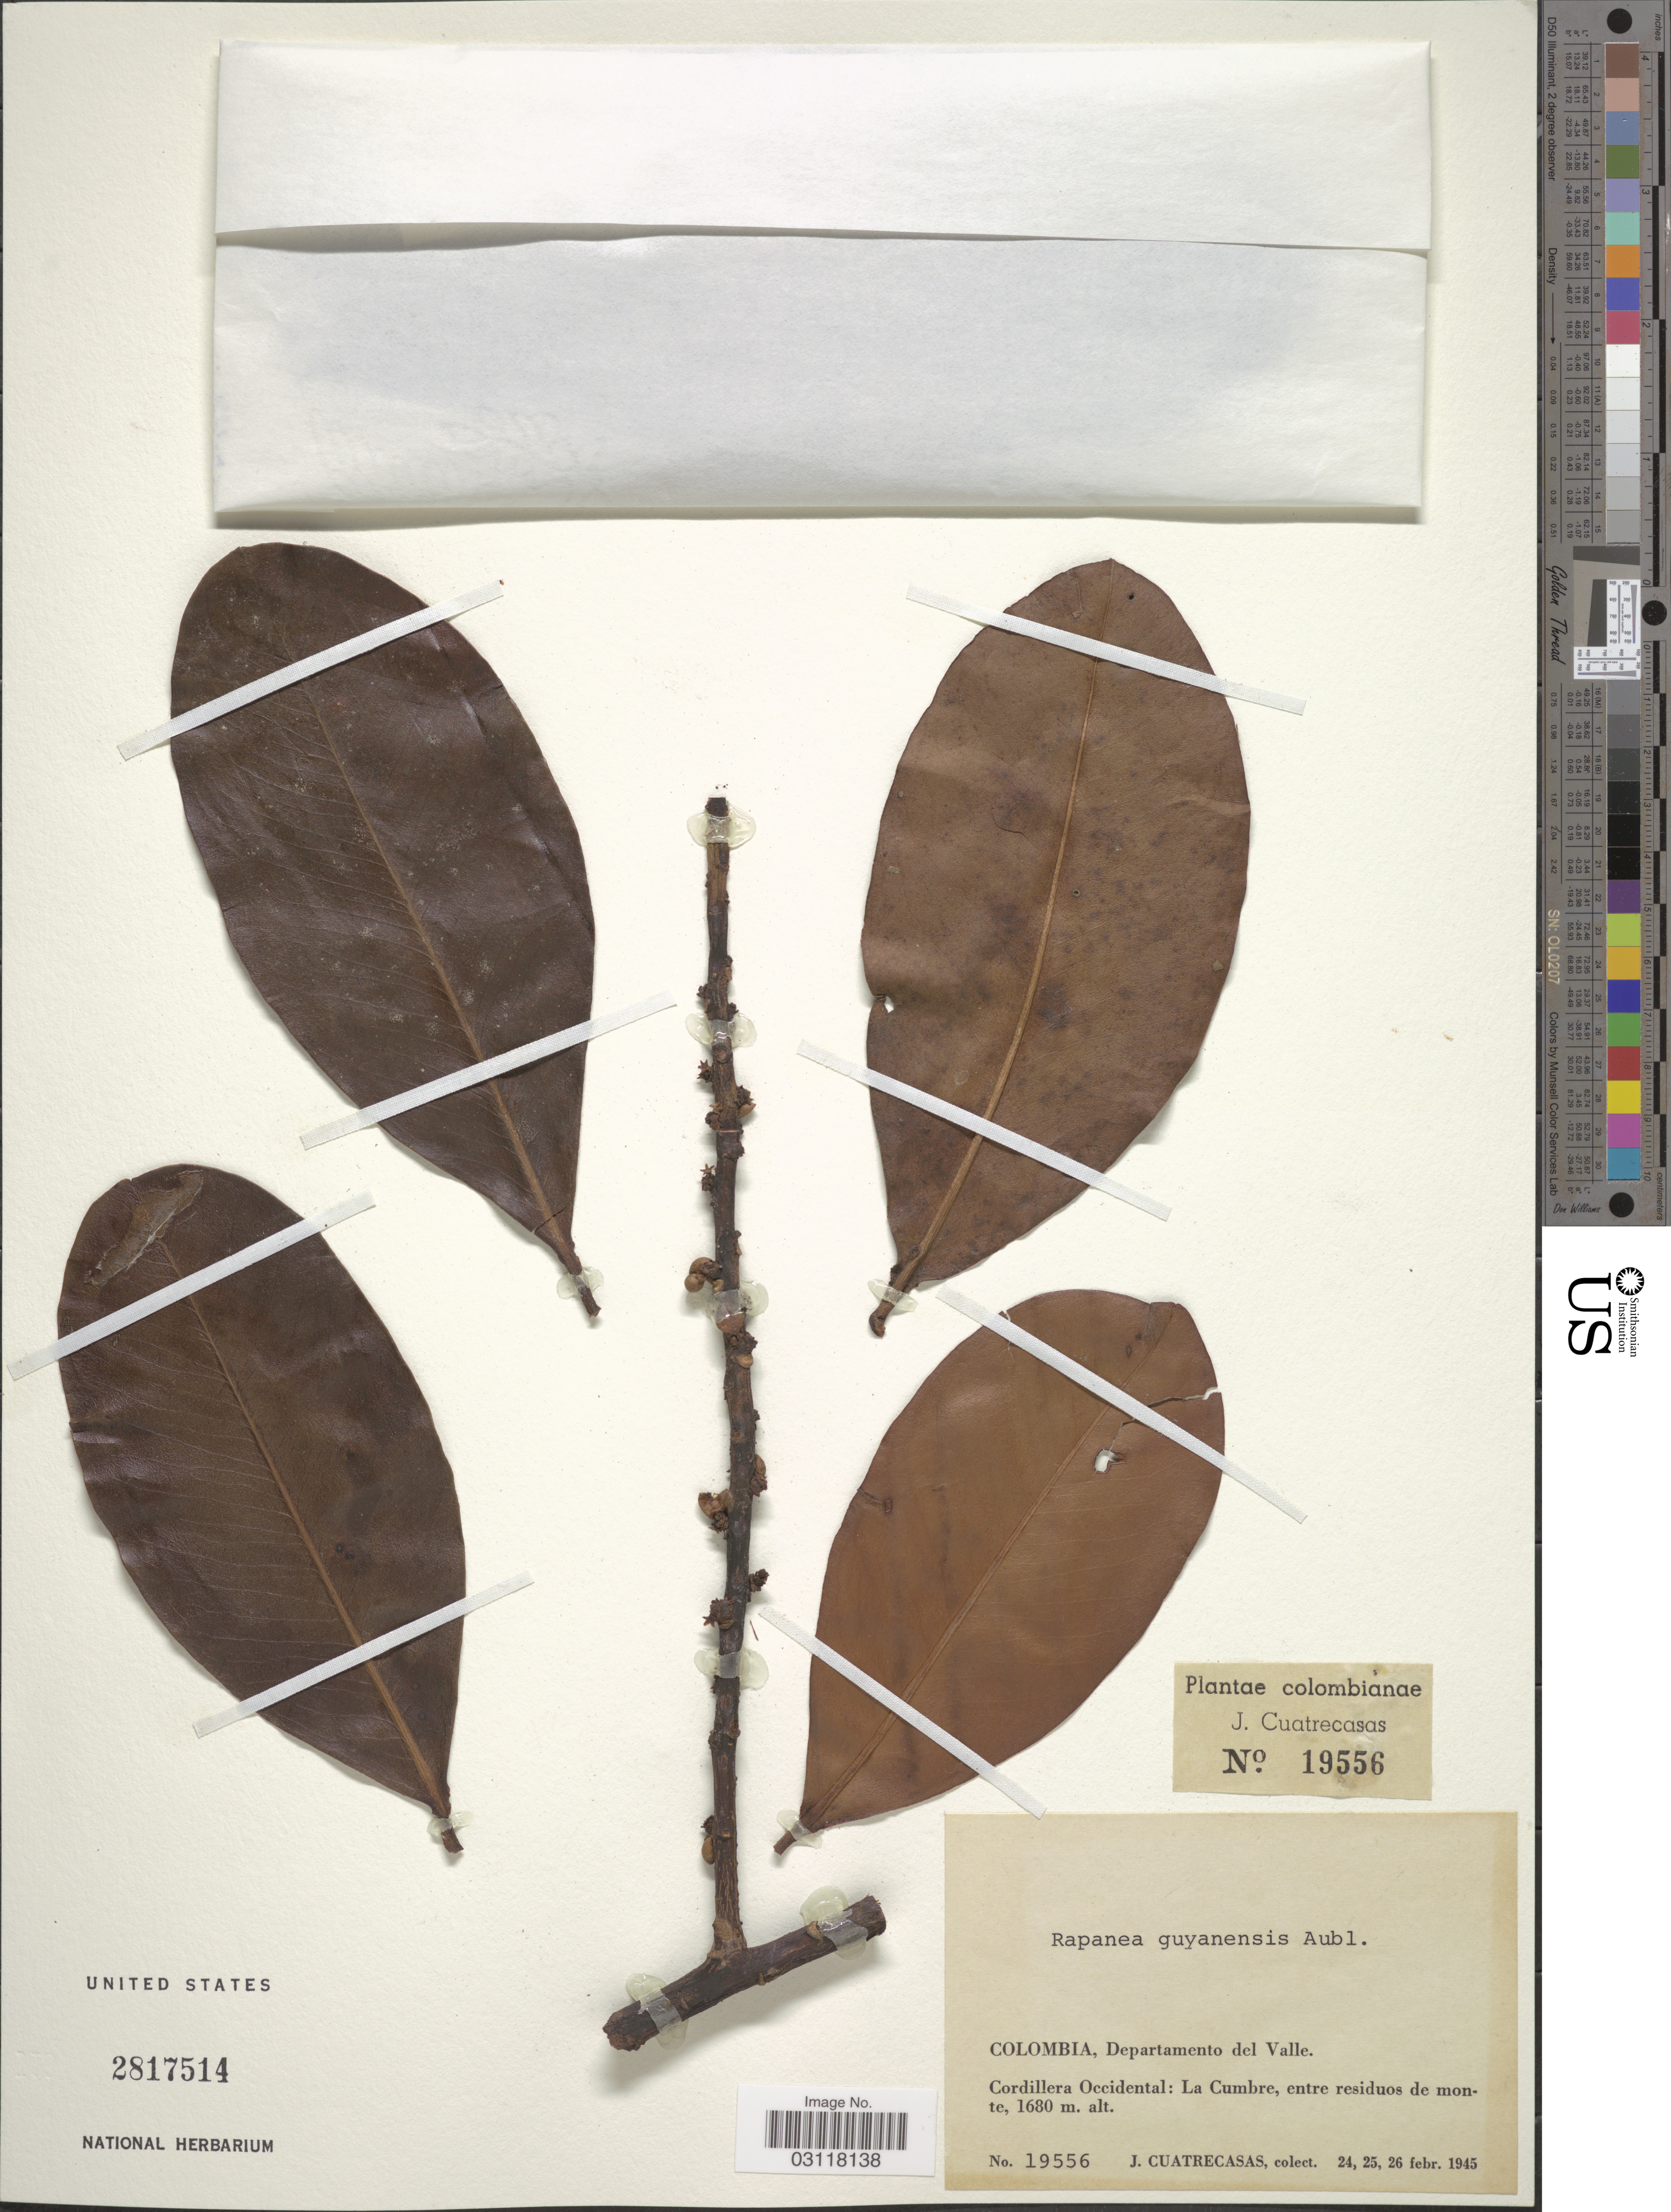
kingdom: Plantae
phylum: Tracheophyta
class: Magnoliopsida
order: Ericales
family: Primulaceae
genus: Rapanea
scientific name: Rapanea guianensis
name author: Aubl.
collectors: J. Cuatrecasas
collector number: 19556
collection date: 1945-02-24/1945-02-26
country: Colombia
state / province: Valle del Cauca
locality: Departamento del Valle. Cordillera Occidental: La Cumbre, entre residuos de monte.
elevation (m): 1680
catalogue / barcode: US 2817514